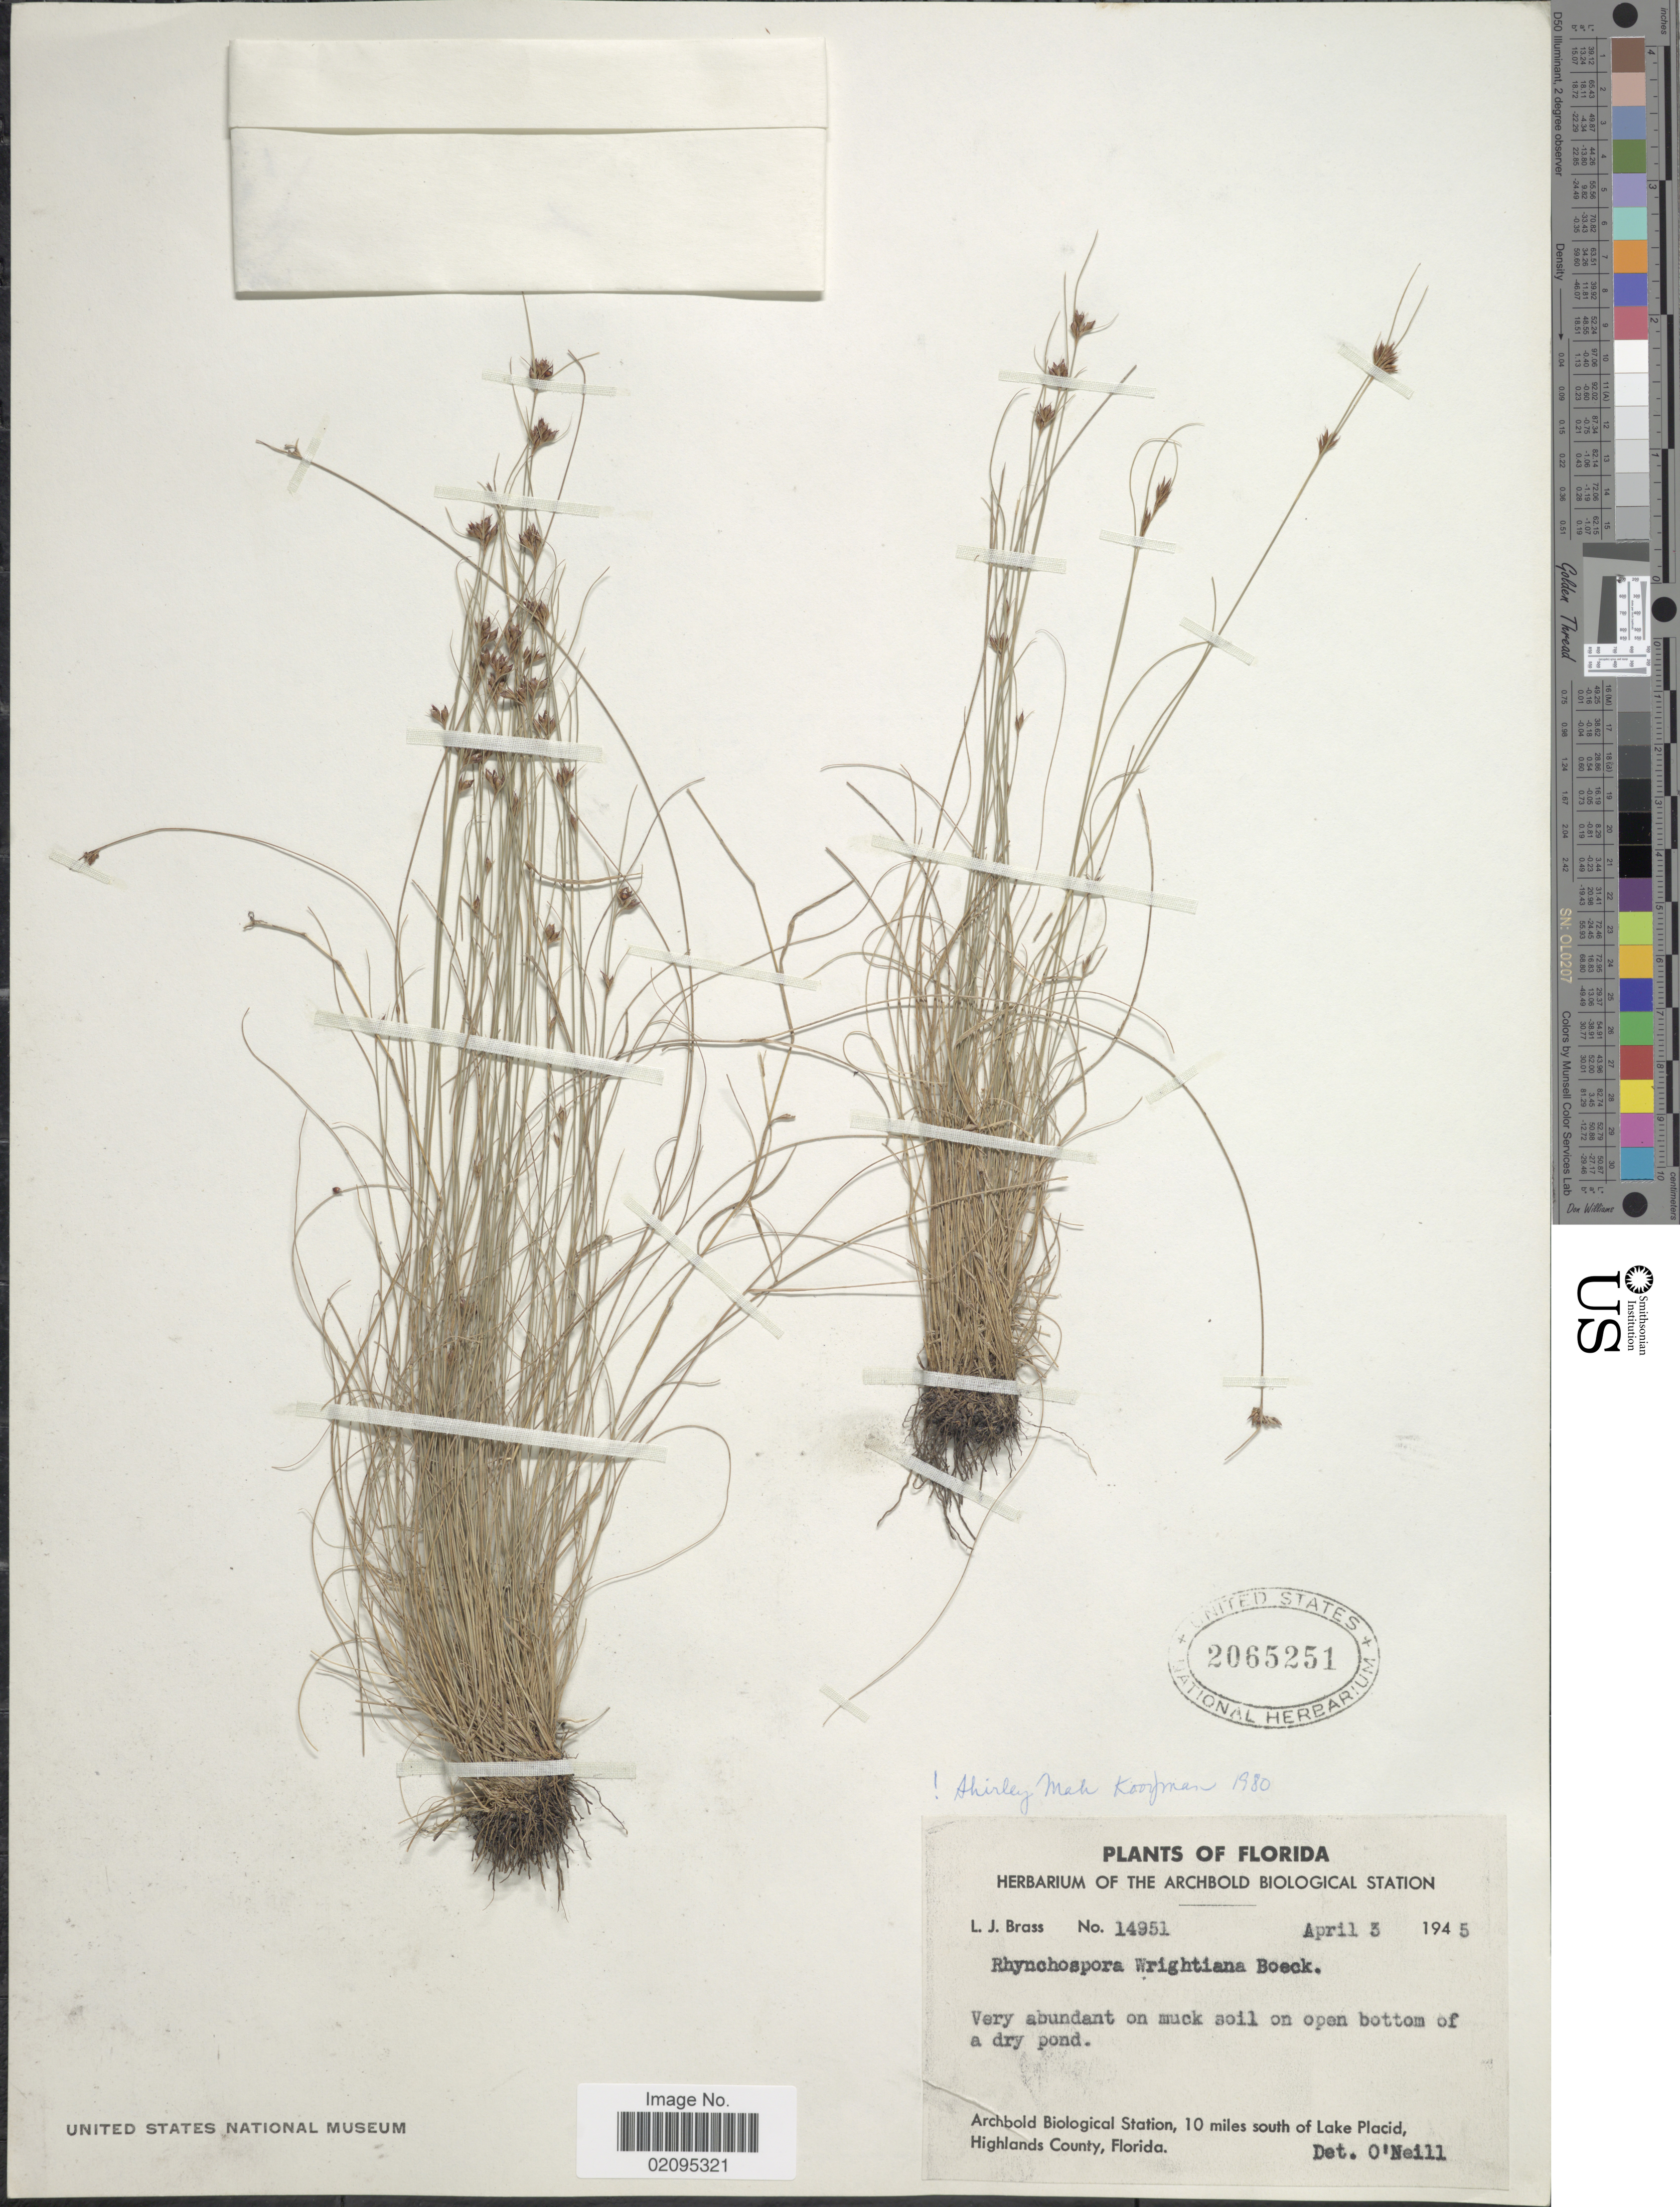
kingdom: Plantae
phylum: Tracheophyta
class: Liliopsida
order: Poales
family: Cyperaceae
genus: Rhynchospora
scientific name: Rhynchospora wrightiana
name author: Boeckeler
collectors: L. J. Brass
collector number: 14951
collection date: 1945-04-03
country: United States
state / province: Florida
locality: Very abundant on muck soil op open bottom of a dry pond, Archbold Biological Station, 10 miles south of Lake Placid, Highlands County.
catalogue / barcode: US 2065251